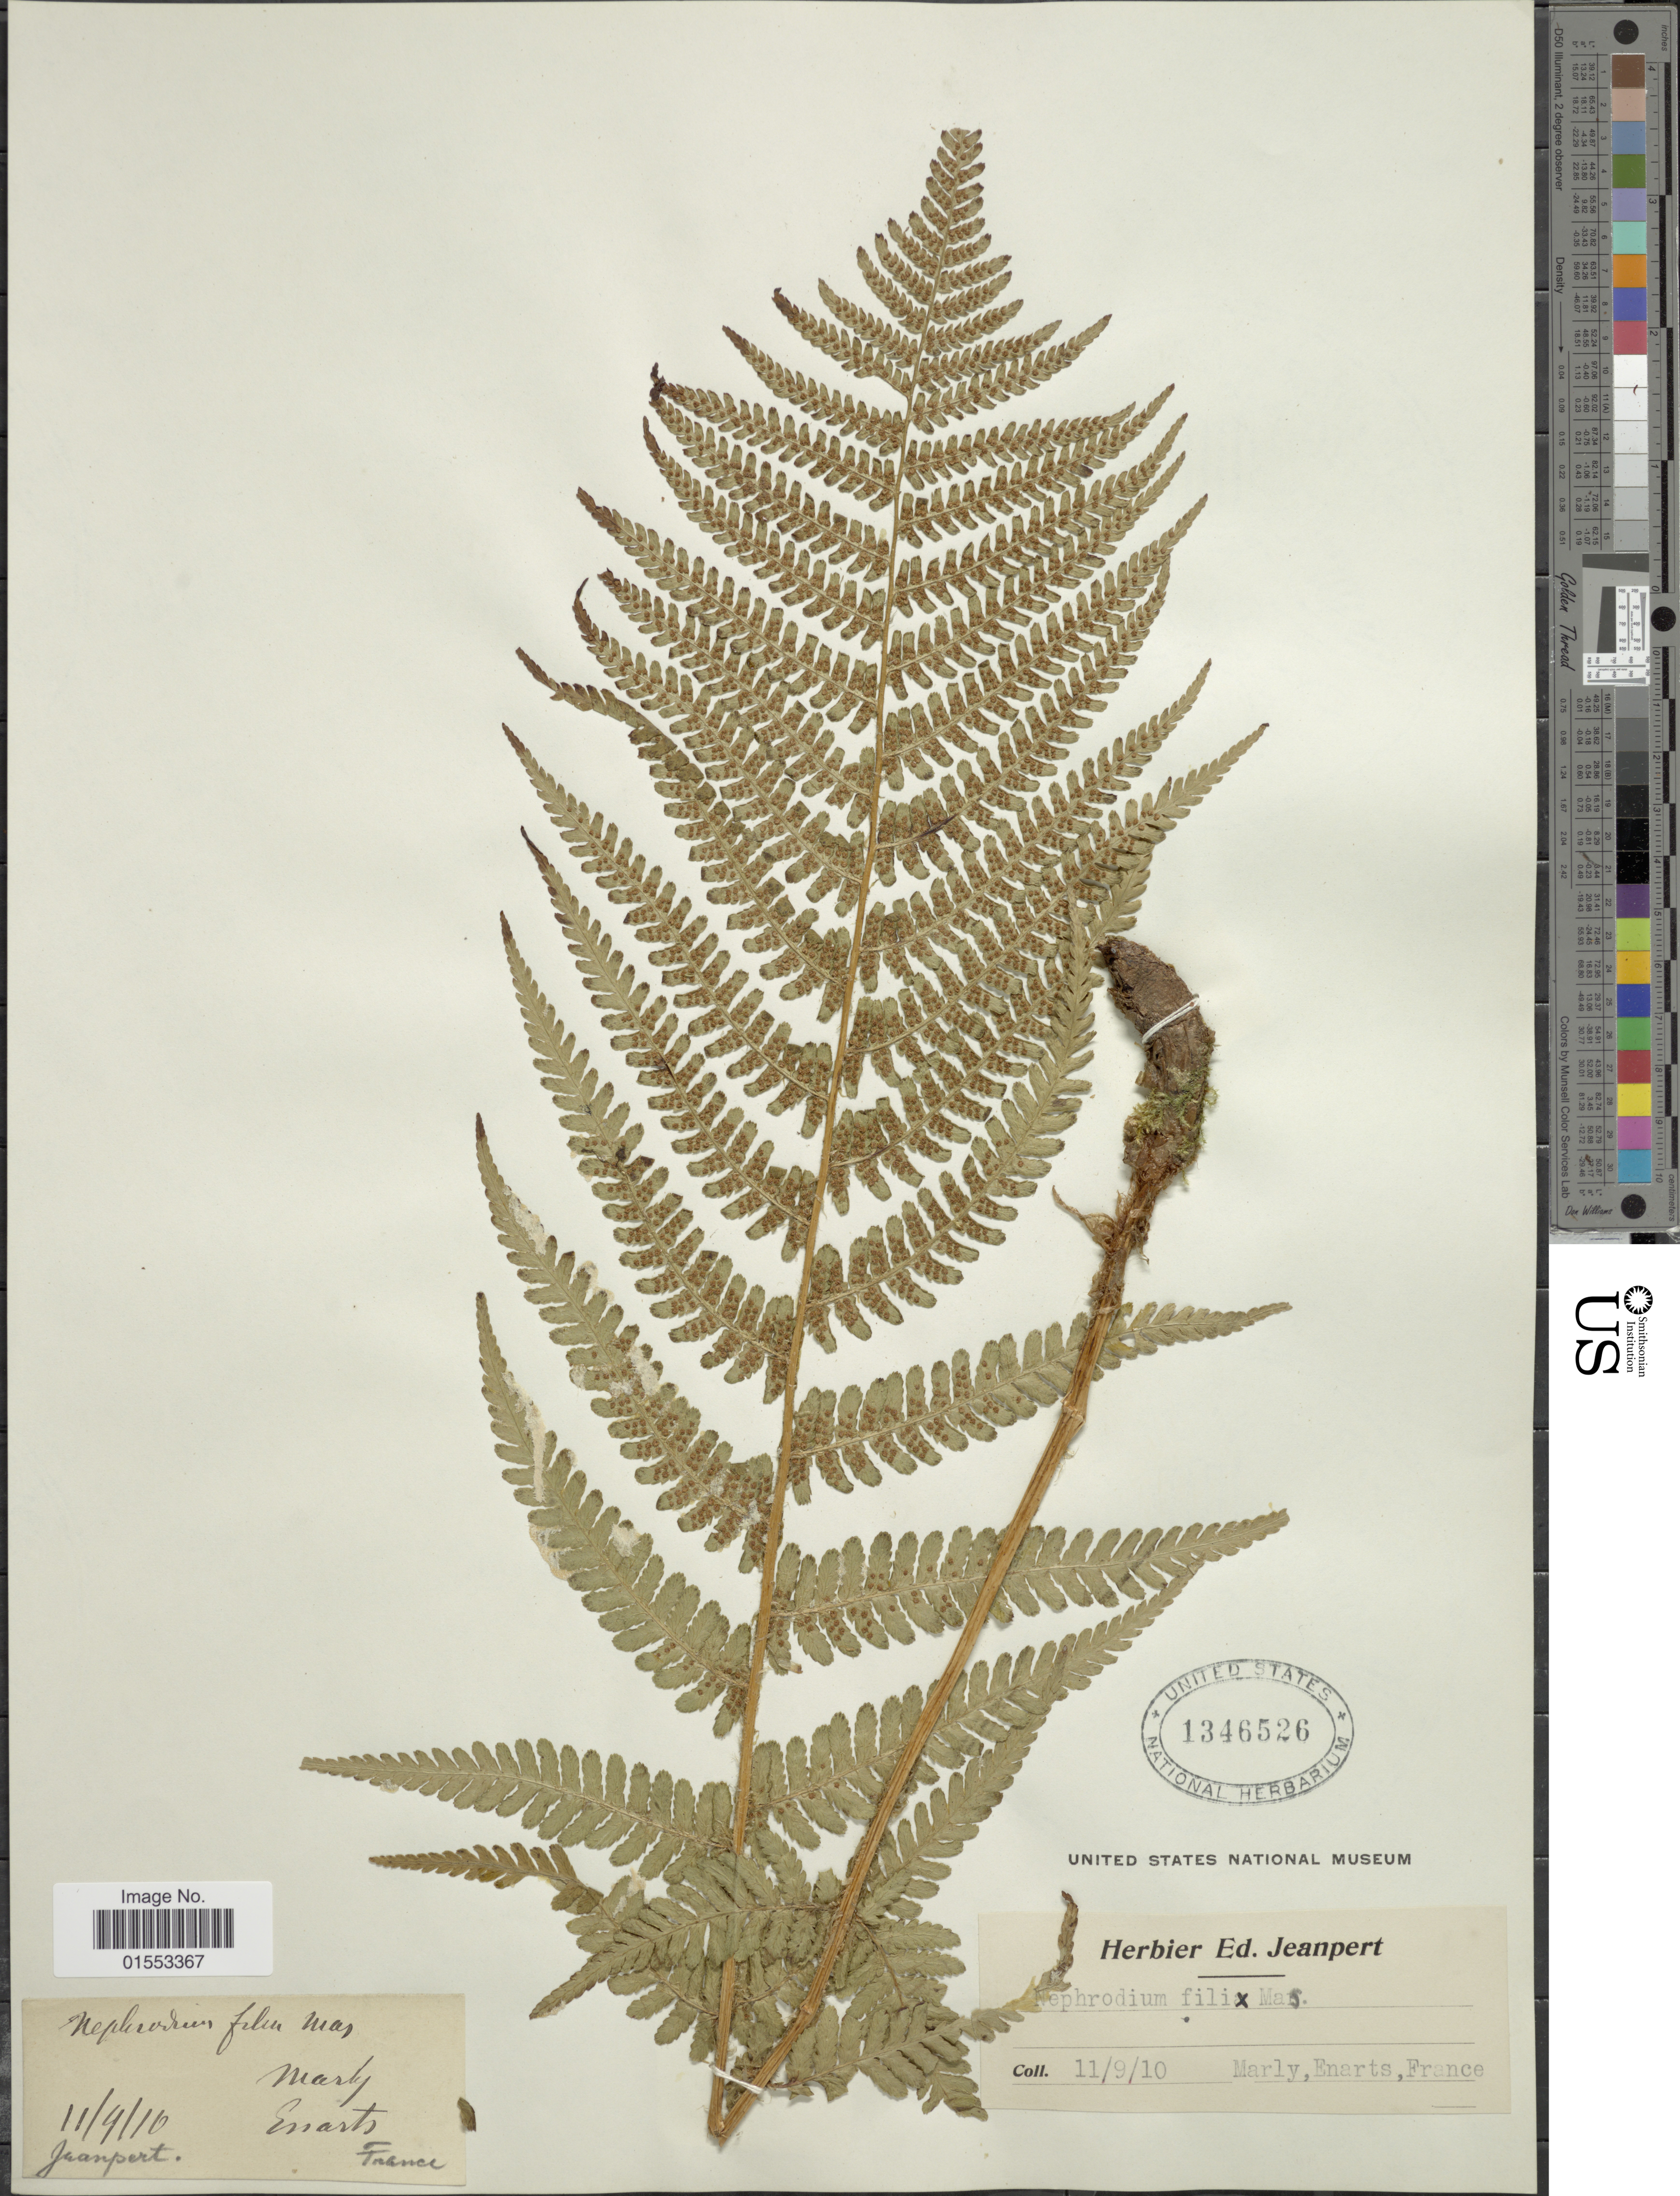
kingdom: Plantae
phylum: Tracheophyta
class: Polypodiopsida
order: Polypodiales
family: Dryopteridaceae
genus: Dryopteris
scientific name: Dryopteris filix-mas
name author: (L.) Schott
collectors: ex herb. Ed. Jeanpert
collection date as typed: Transcribed d/m/y: 11/9/10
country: France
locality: Marly, Enarts, France.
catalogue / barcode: US 1346526